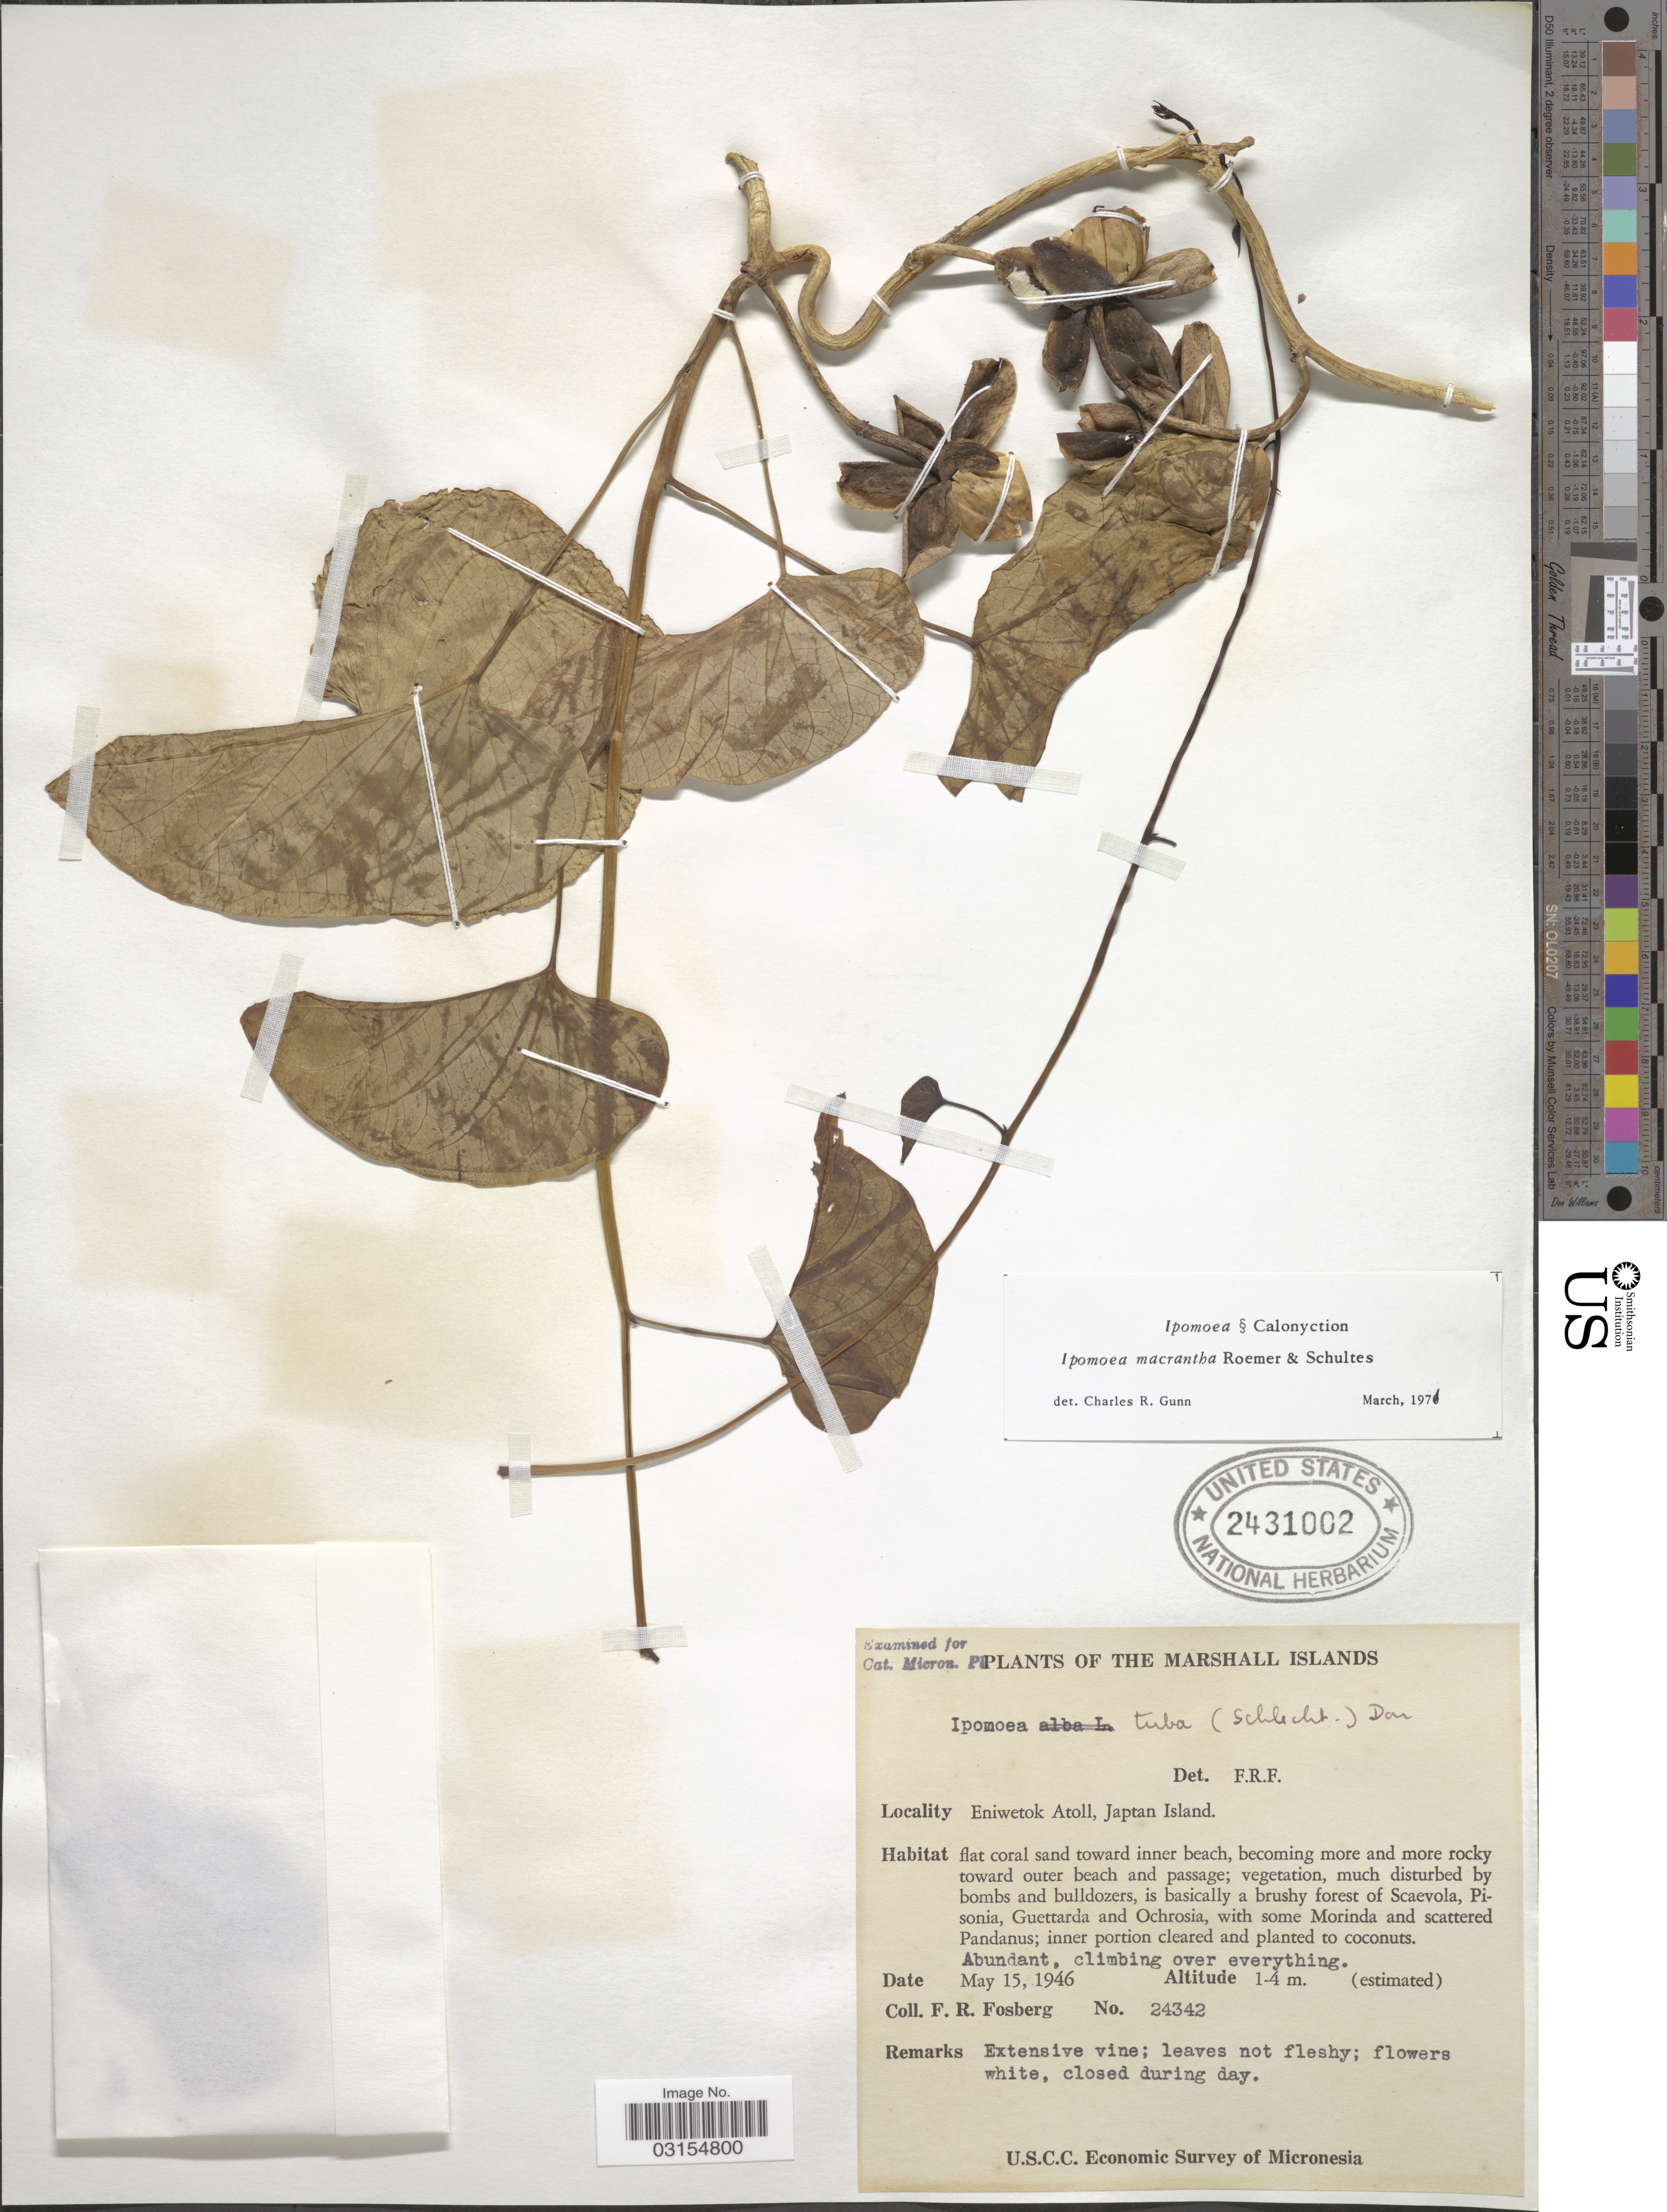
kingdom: Plantae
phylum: Tracheophyta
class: Magnoliopsida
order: Solanales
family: Convolvulaceae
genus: Ipomoea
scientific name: Ipomoea violacea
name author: L.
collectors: F. R. Fosberg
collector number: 24342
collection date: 1946-05-15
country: Marshall Islands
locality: Eniwetok Atoll, Japtan Island.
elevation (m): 1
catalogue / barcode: US 2431002